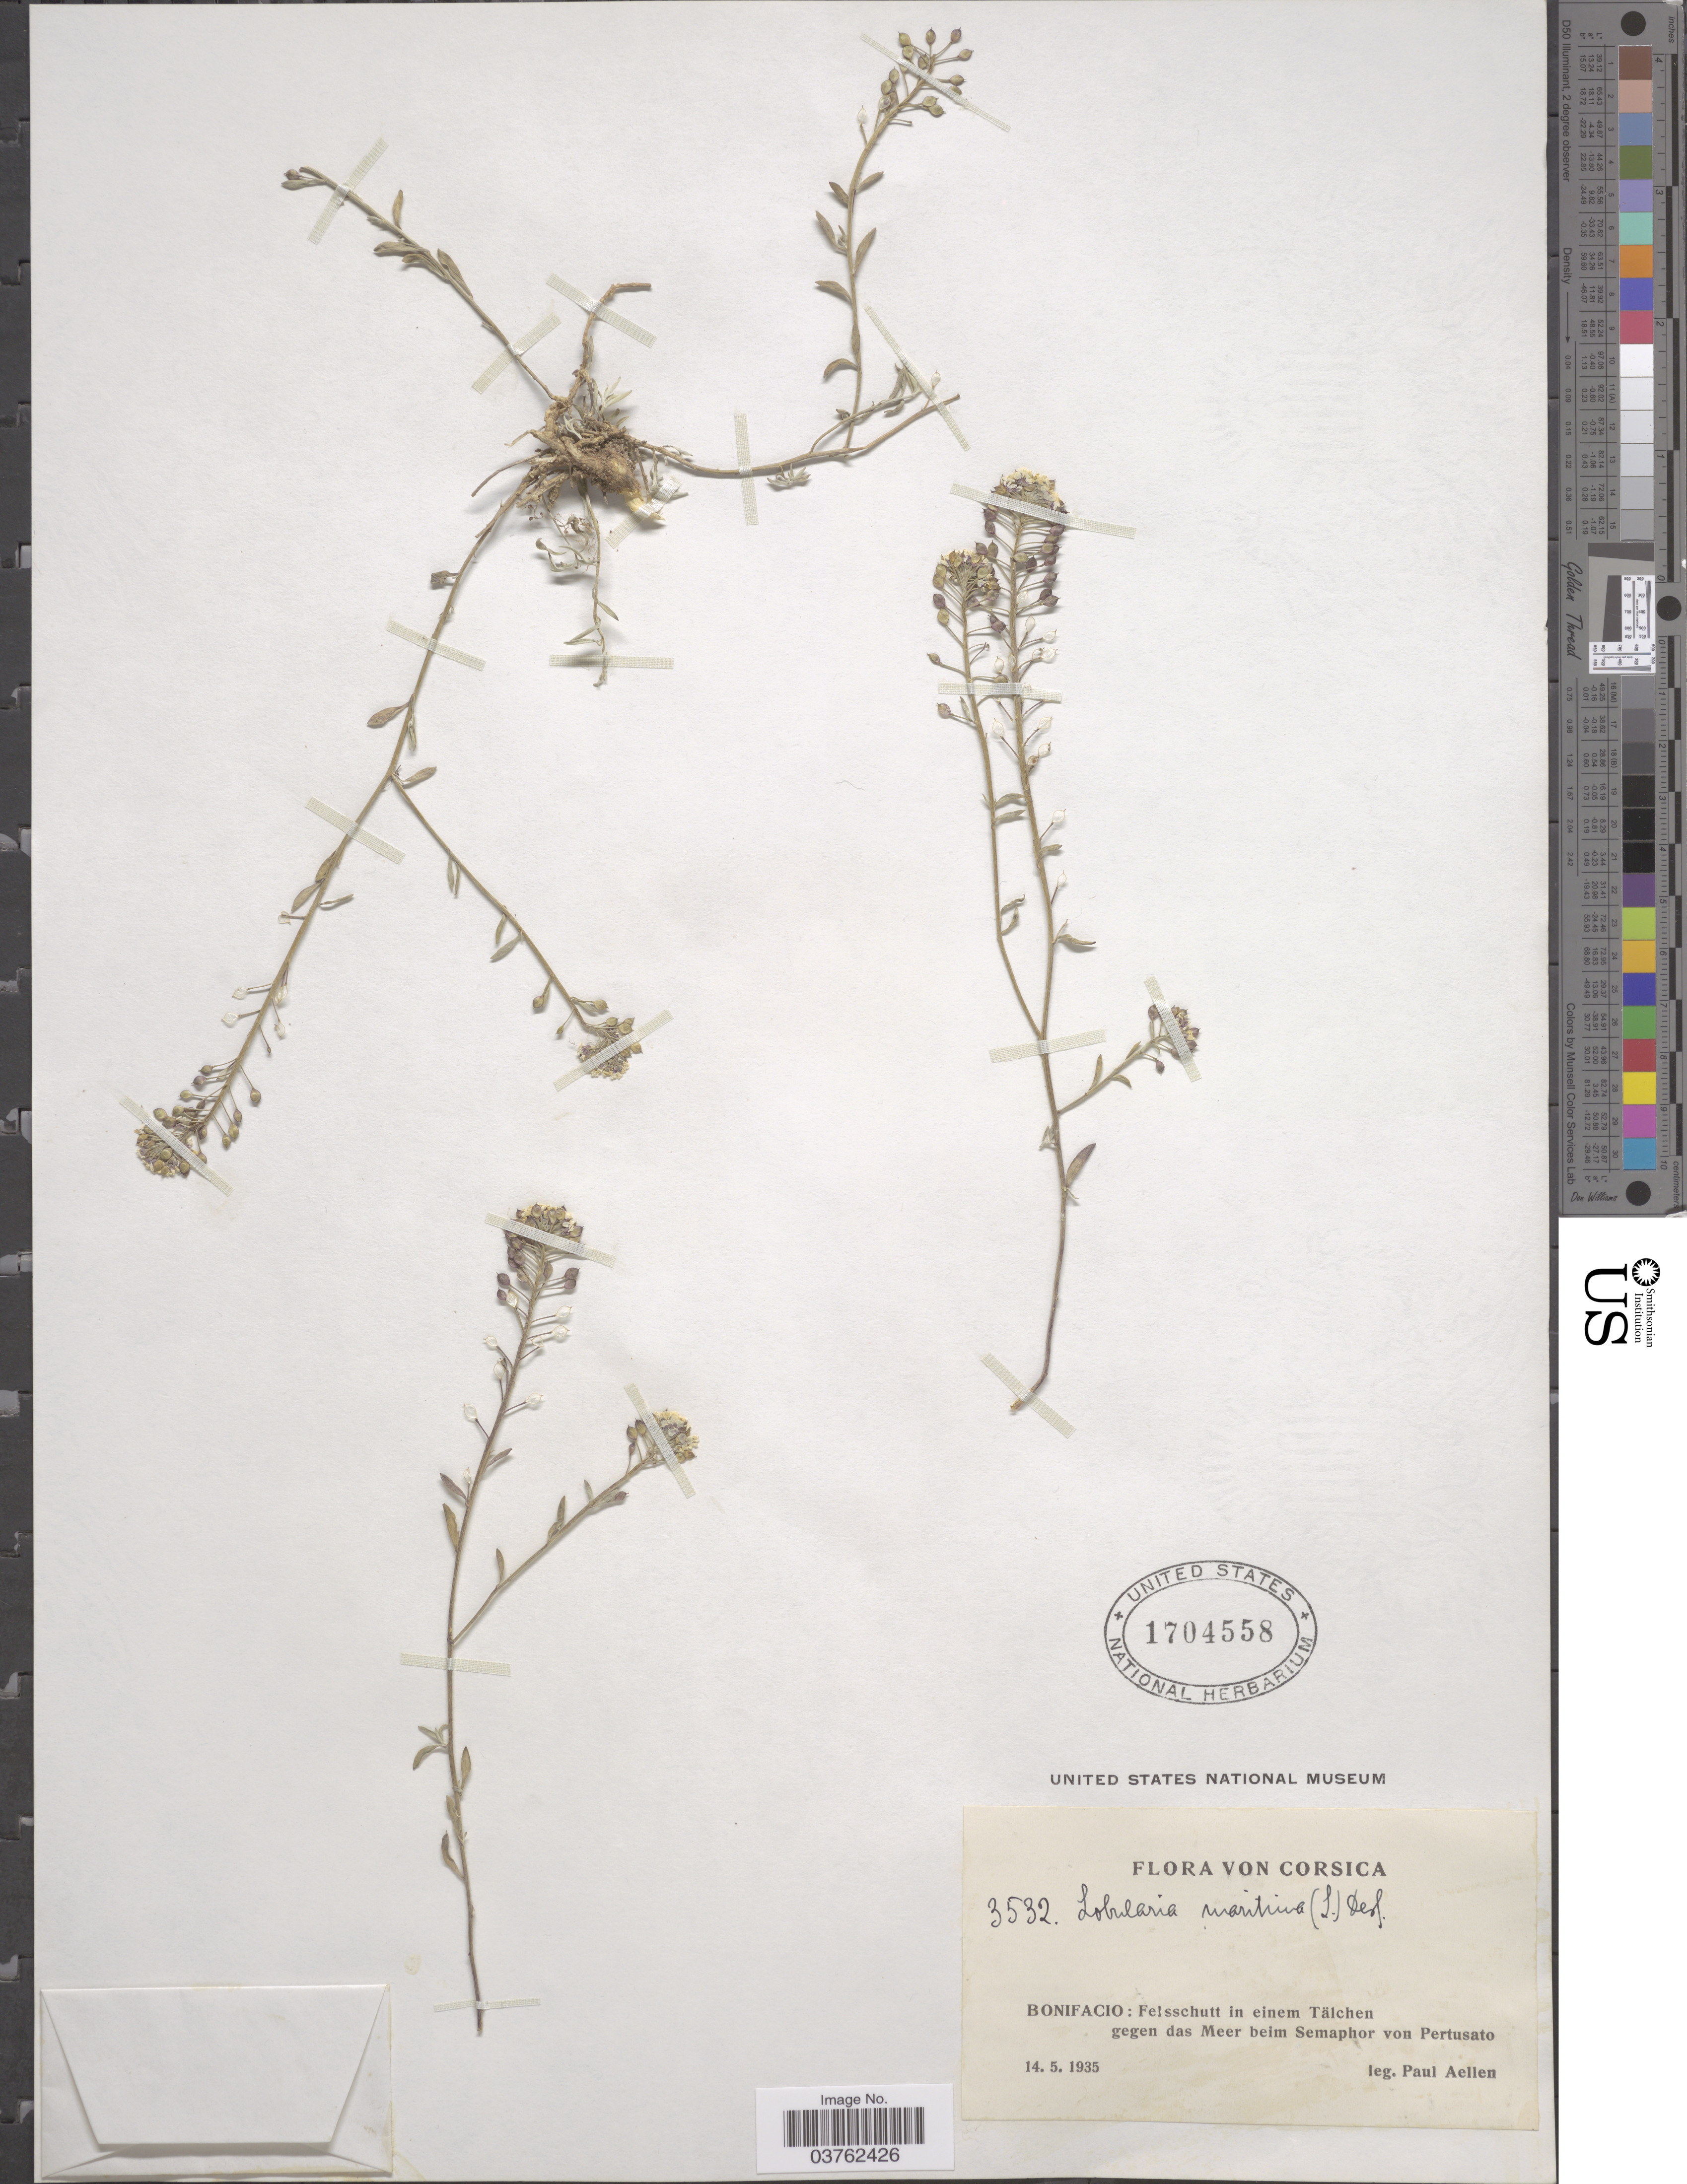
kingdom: Plantae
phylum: Tracheophyta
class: Magnoliopsida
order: Brassicales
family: Brassicaceae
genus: Lobularia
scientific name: Lobularia maritima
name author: (L.) Desv.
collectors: P. Aellen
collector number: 3532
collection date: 1935-05-14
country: France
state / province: Corsica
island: Corse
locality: Bonifacio: Felsschutt in einem Tälchen gegen das Meer beim Semaphor von Pertusato.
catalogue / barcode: US 1704558